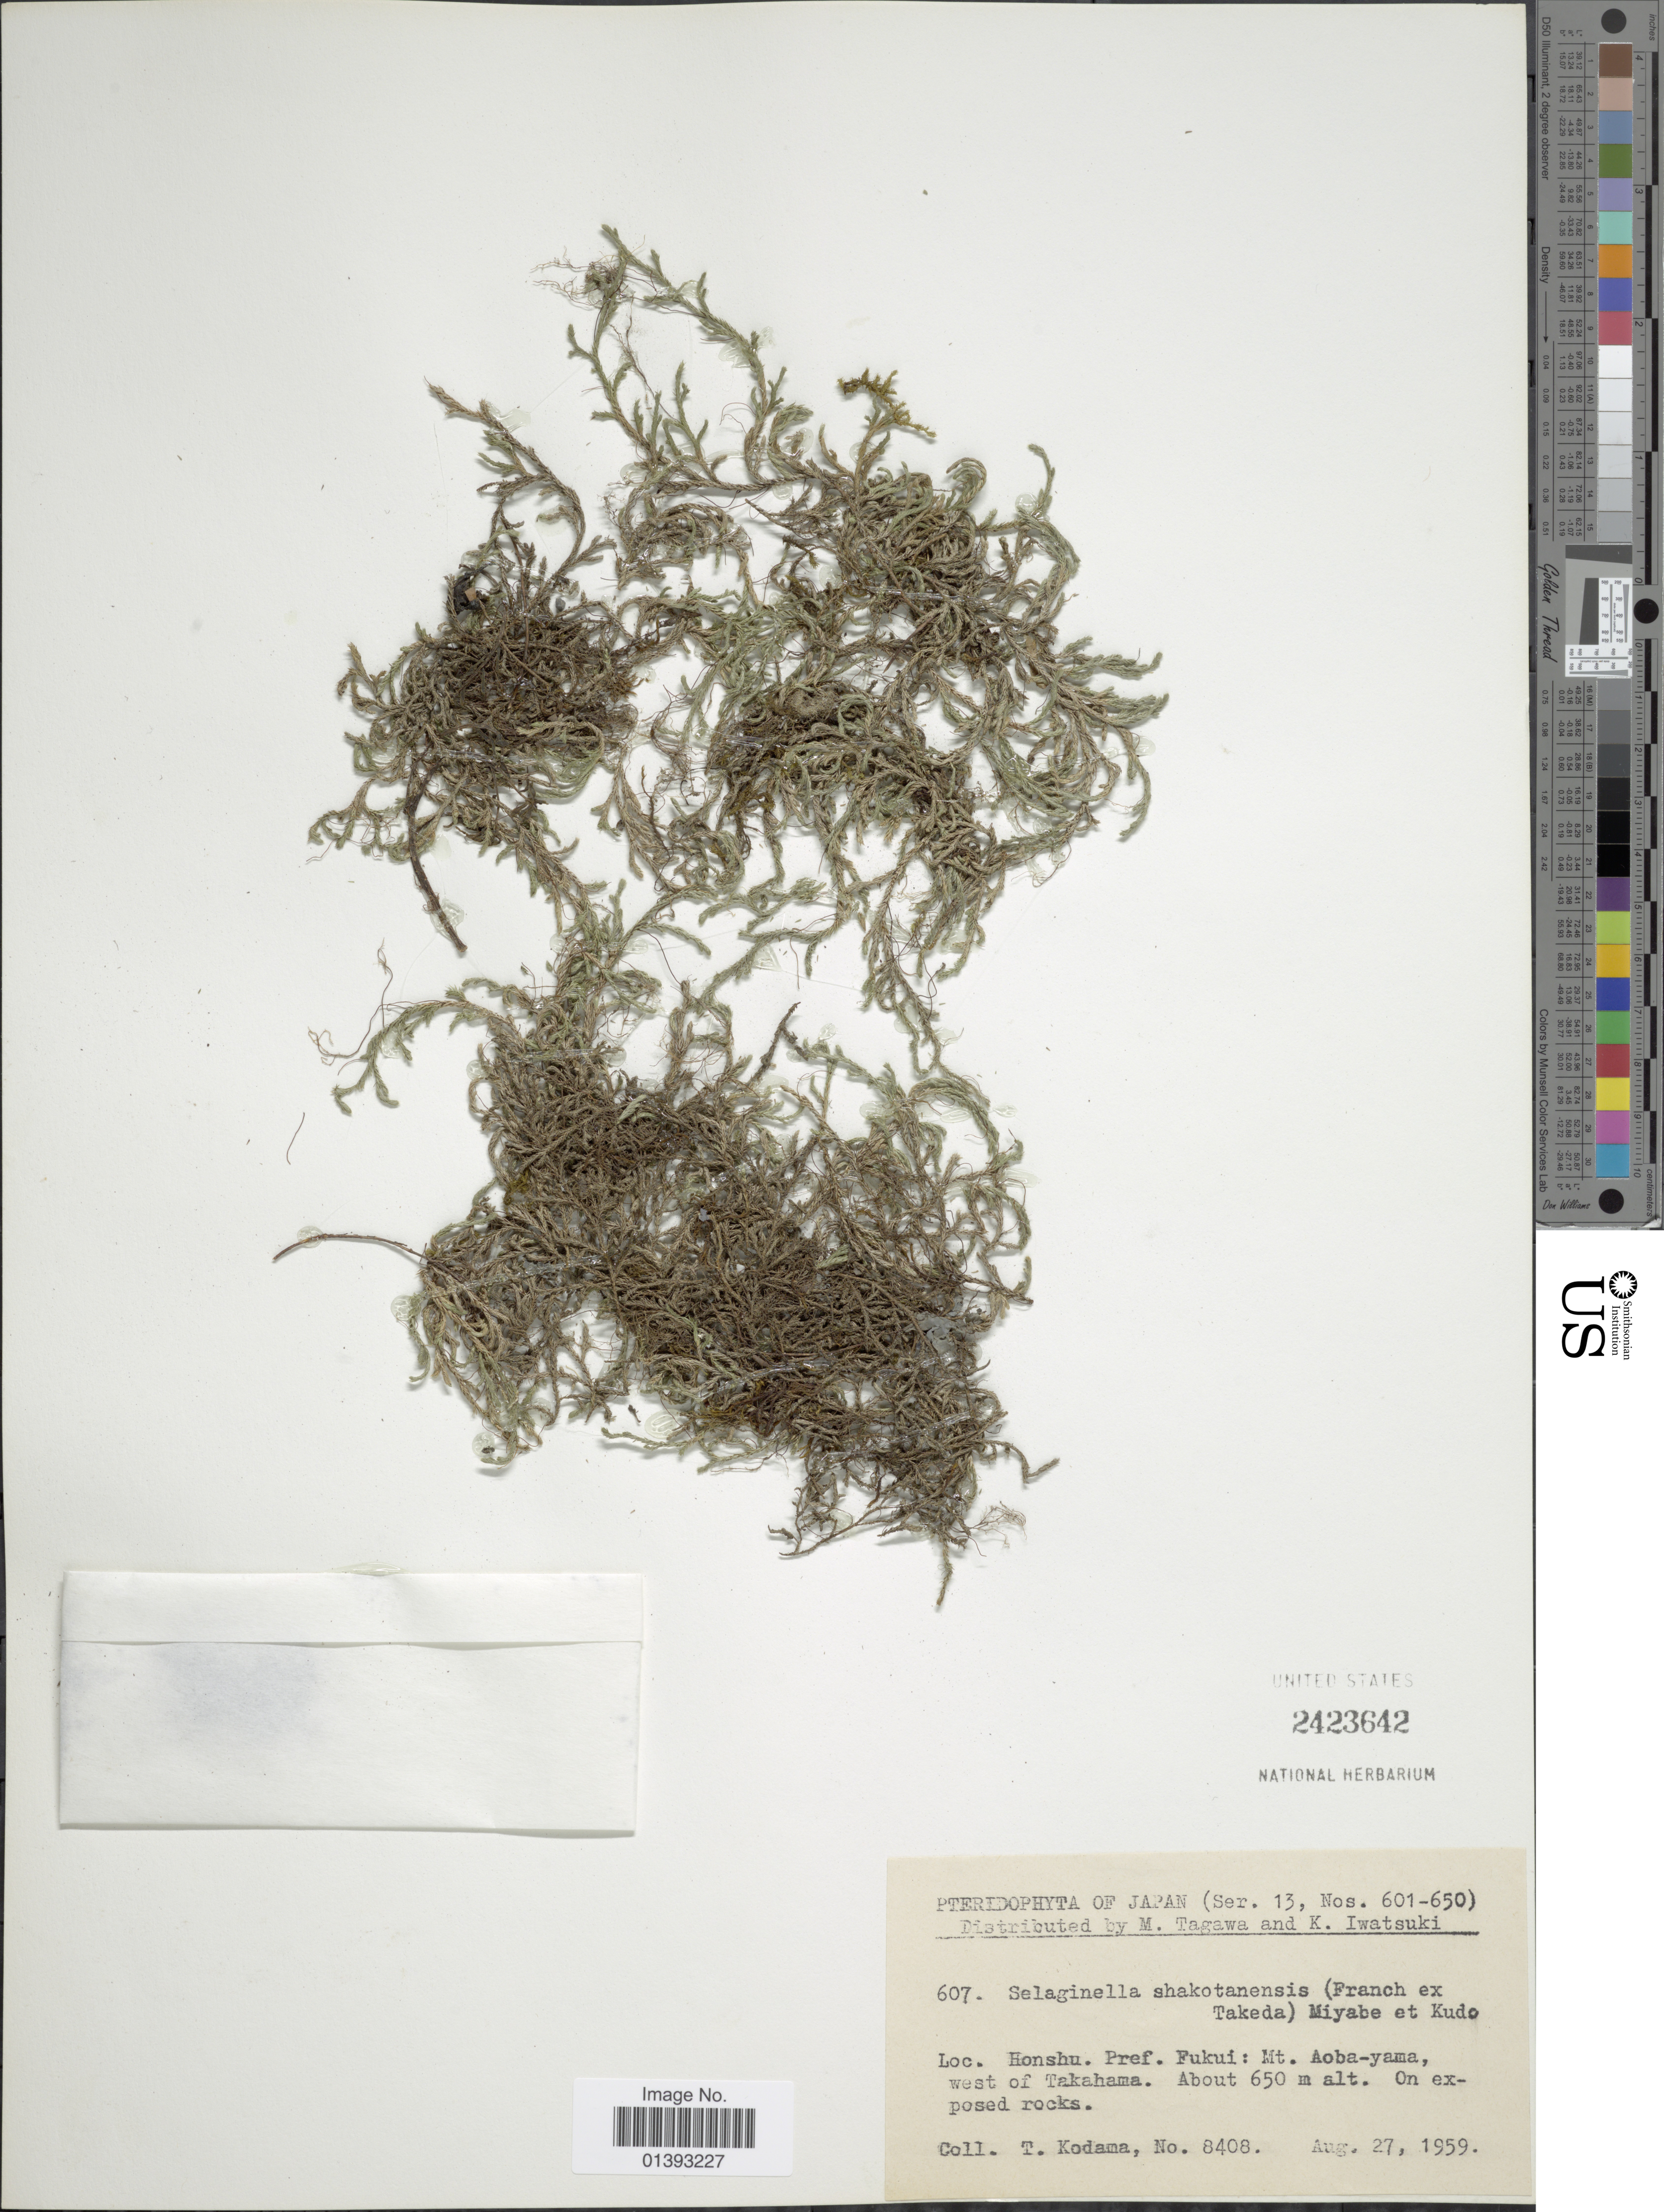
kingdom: Plantae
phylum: Tracheophyta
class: Lycopodiopsida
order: Selaginellales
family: Selaginellaceae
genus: Selaginella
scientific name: Selaginella shakotanensis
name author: (Franch. ex Takeda) Miyabe & Kudô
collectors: T. Kodama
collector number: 8408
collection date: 1959-08-27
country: Japan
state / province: Hukui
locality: Honshu Pref. Fukui: Mt. Aoba-yama, west of Takahama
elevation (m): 650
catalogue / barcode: US 2423642